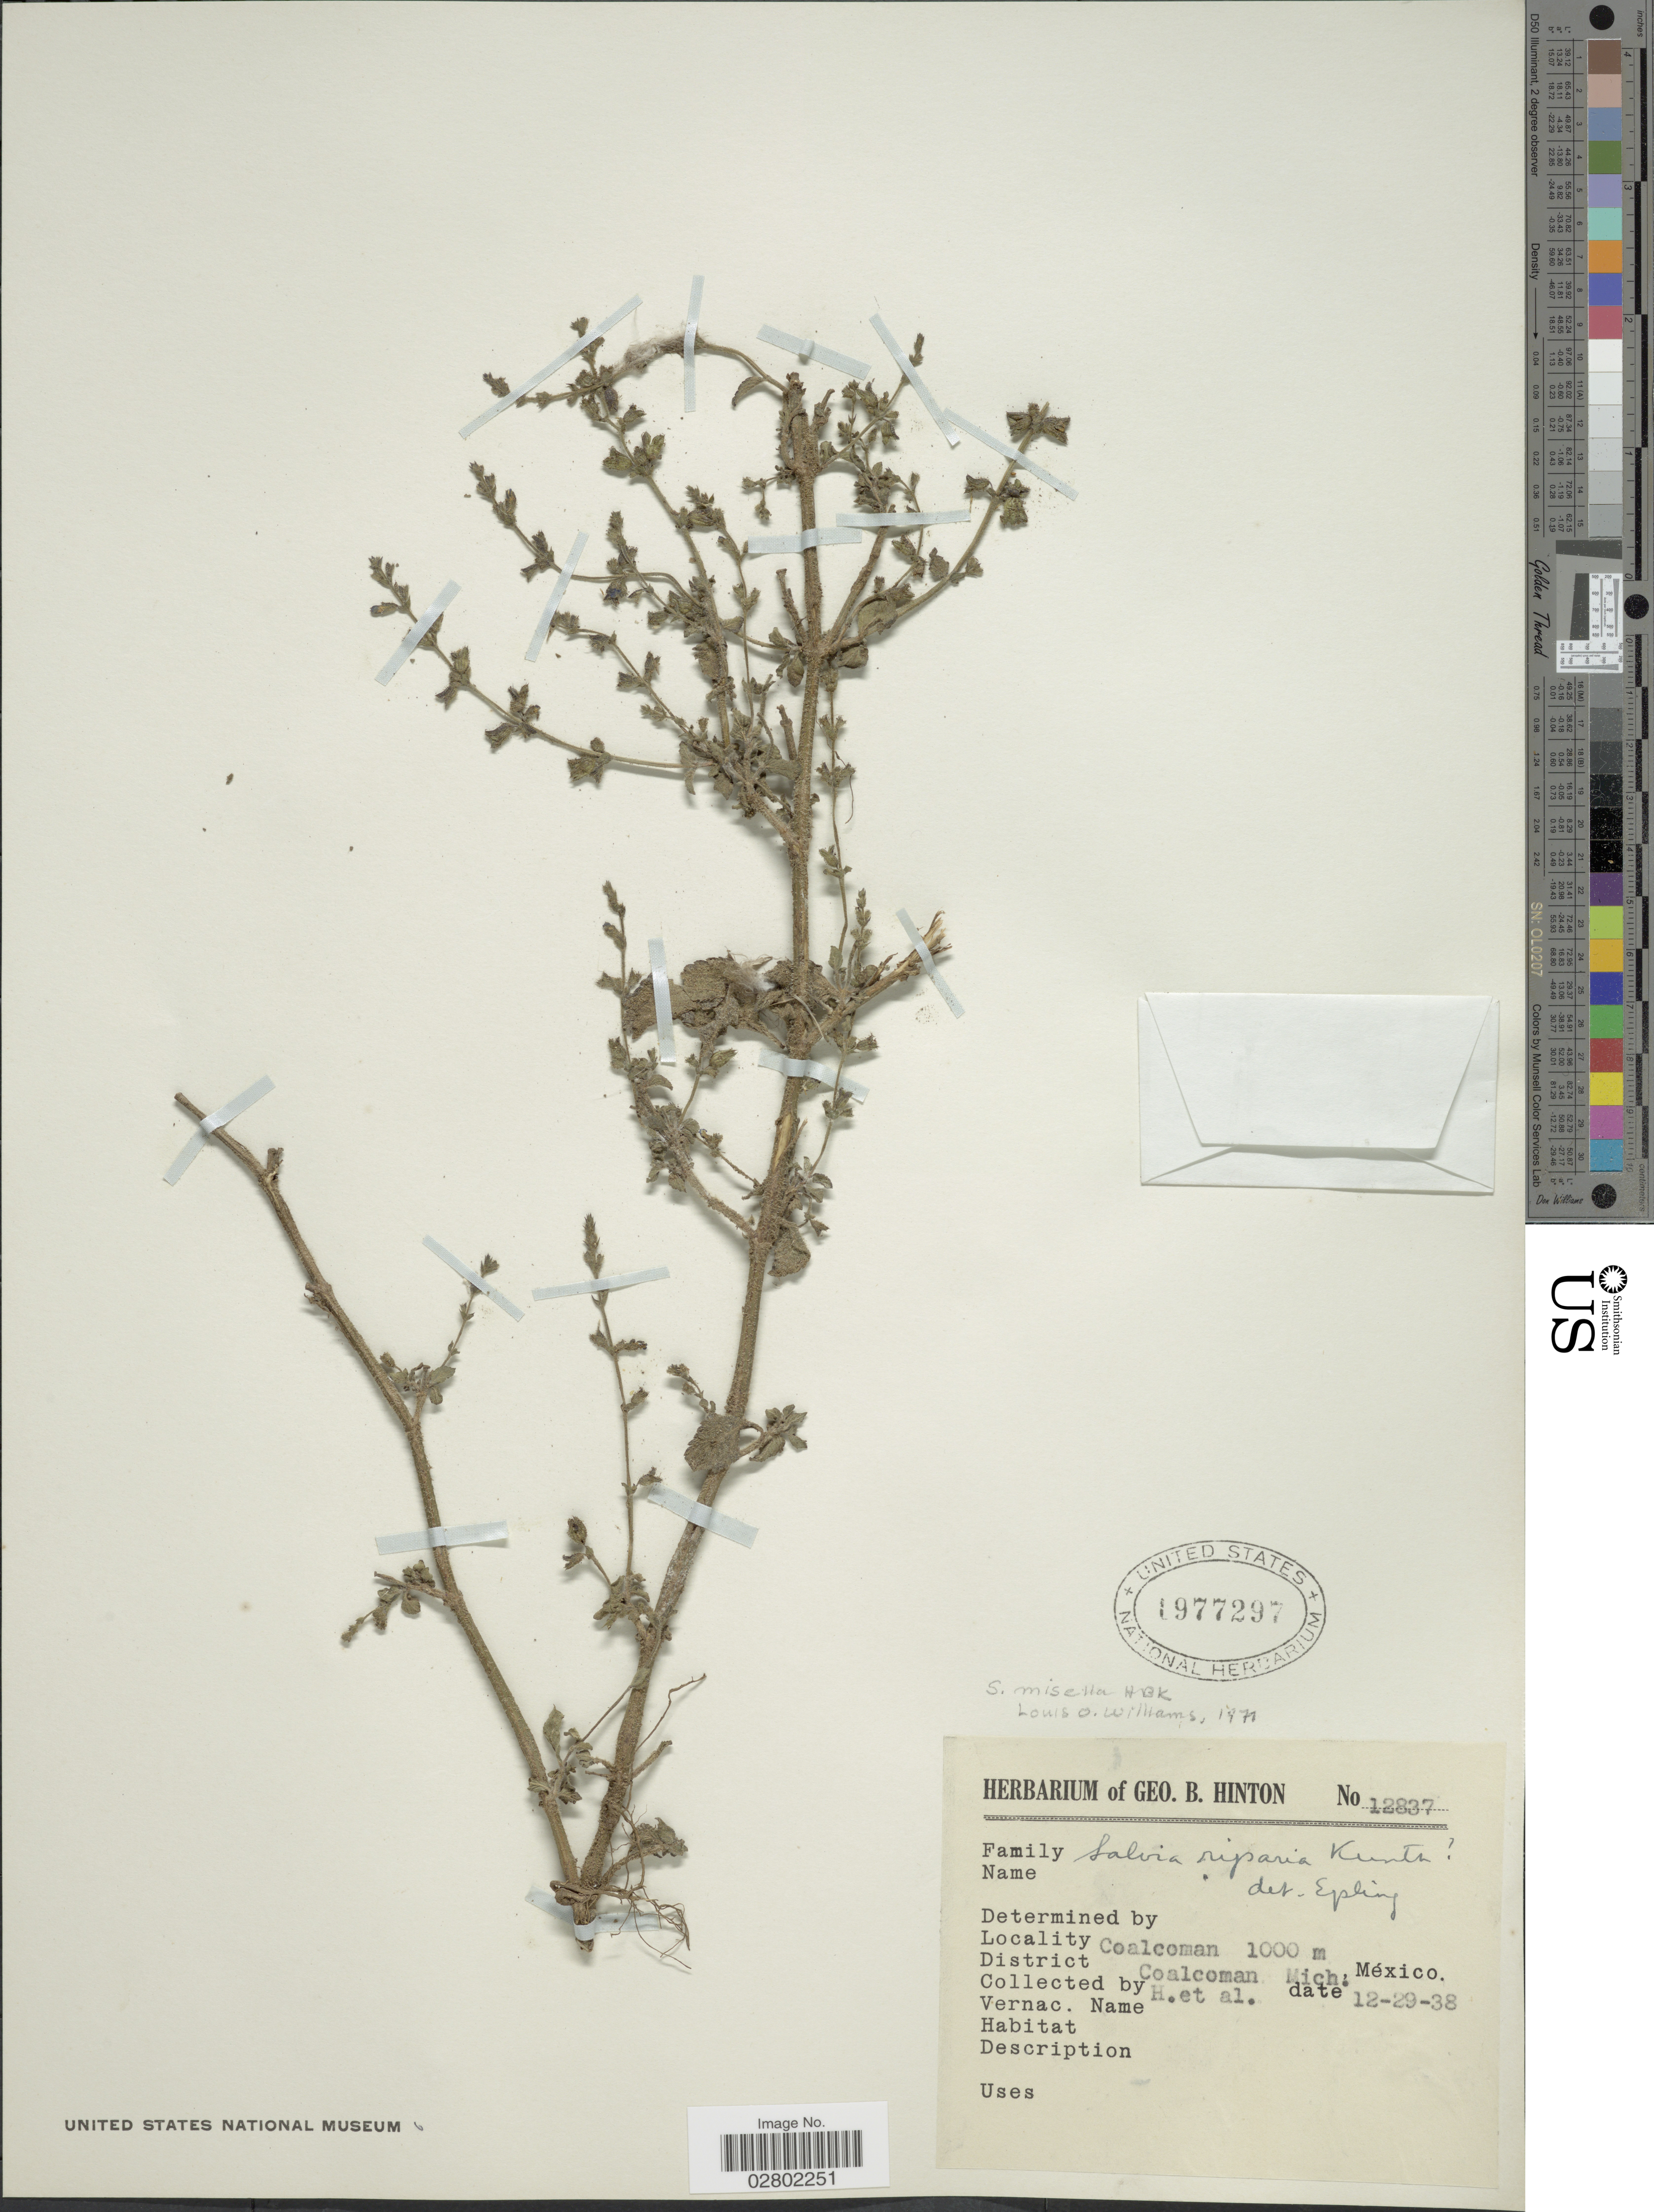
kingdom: Plantae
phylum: Tracheophyta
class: Magnoliopsida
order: Lamiales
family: Lamiaceae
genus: Salvia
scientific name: Salvia misella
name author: Kunth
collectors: G. B. Hinton & et al.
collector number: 12837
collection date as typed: Transcribed d/m/y: 29/12/38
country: Mexico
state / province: Michoacán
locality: Coalcoman, District Coalcoman, Mich.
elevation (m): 1000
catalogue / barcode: US 1977297